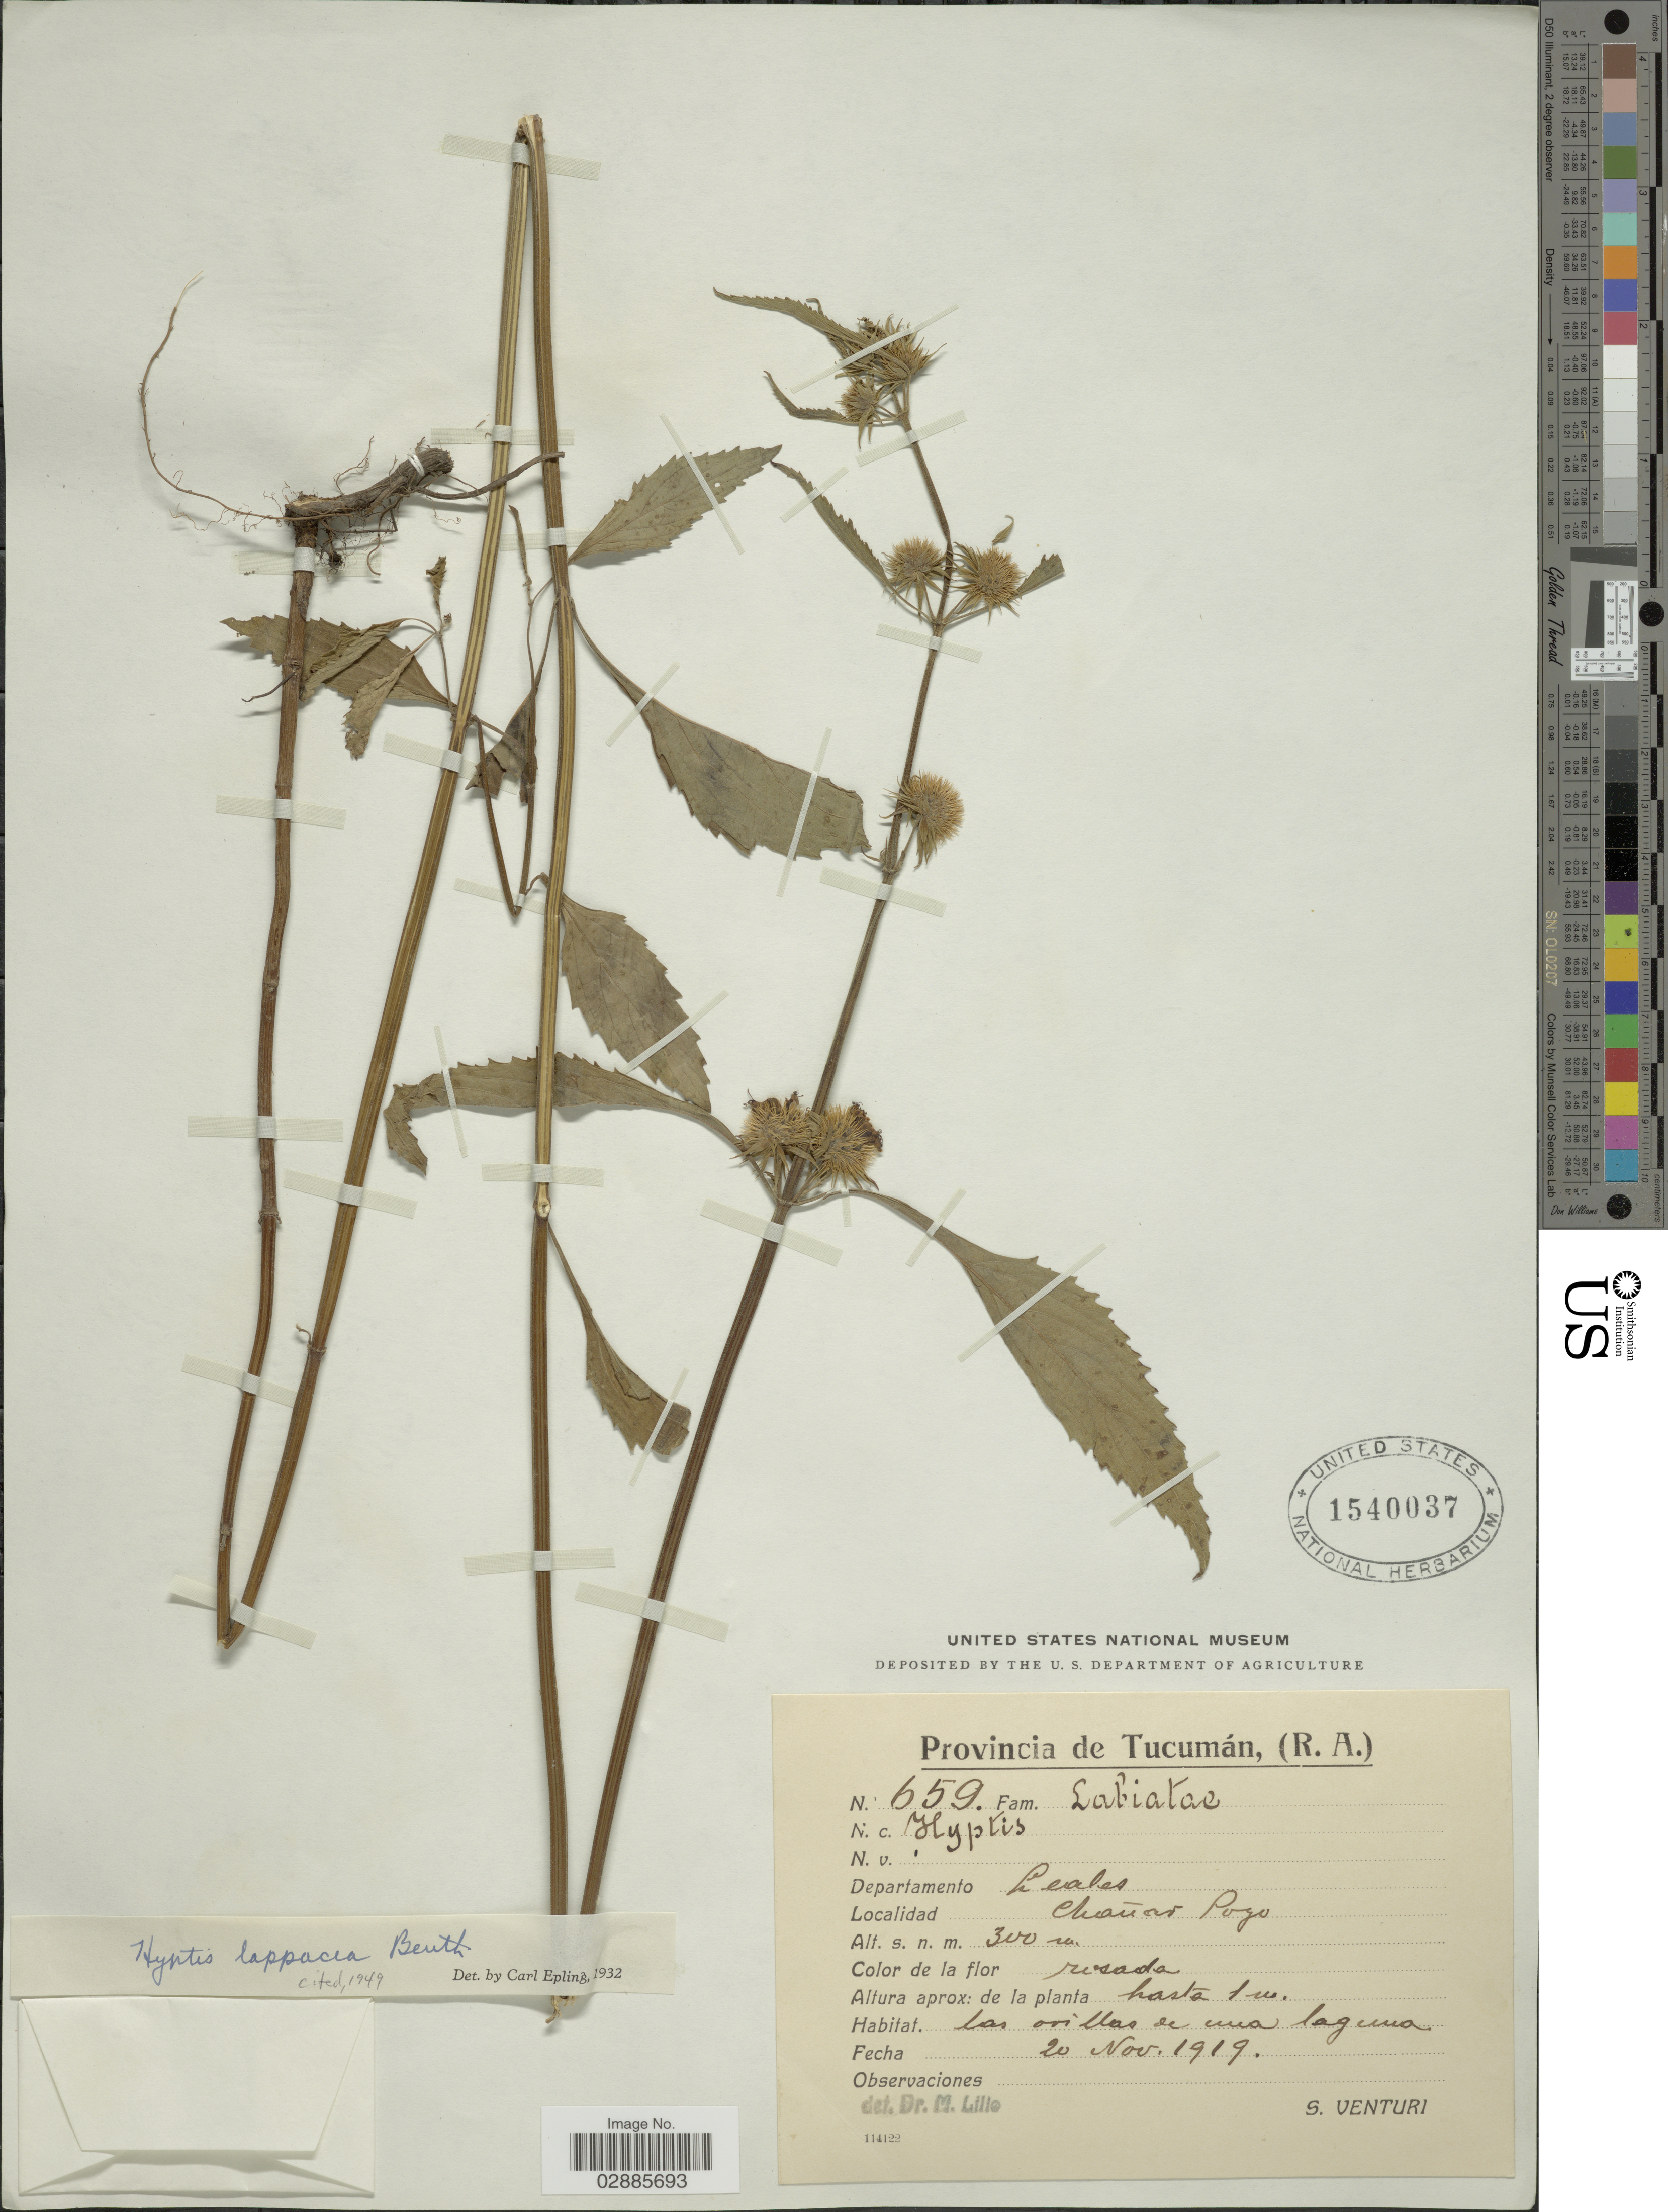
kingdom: Plantae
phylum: Tracheophyta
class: Magnoliopsida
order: Lamiales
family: Lamiaceae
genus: Hyptis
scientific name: Hyptis lappacea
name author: Benth.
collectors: S. Venturi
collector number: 659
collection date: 1919-11-20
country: Argentina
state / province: Tucuman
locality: Departamento Leales. Chañar Pozo.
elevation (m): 300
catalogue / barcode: US 1540037